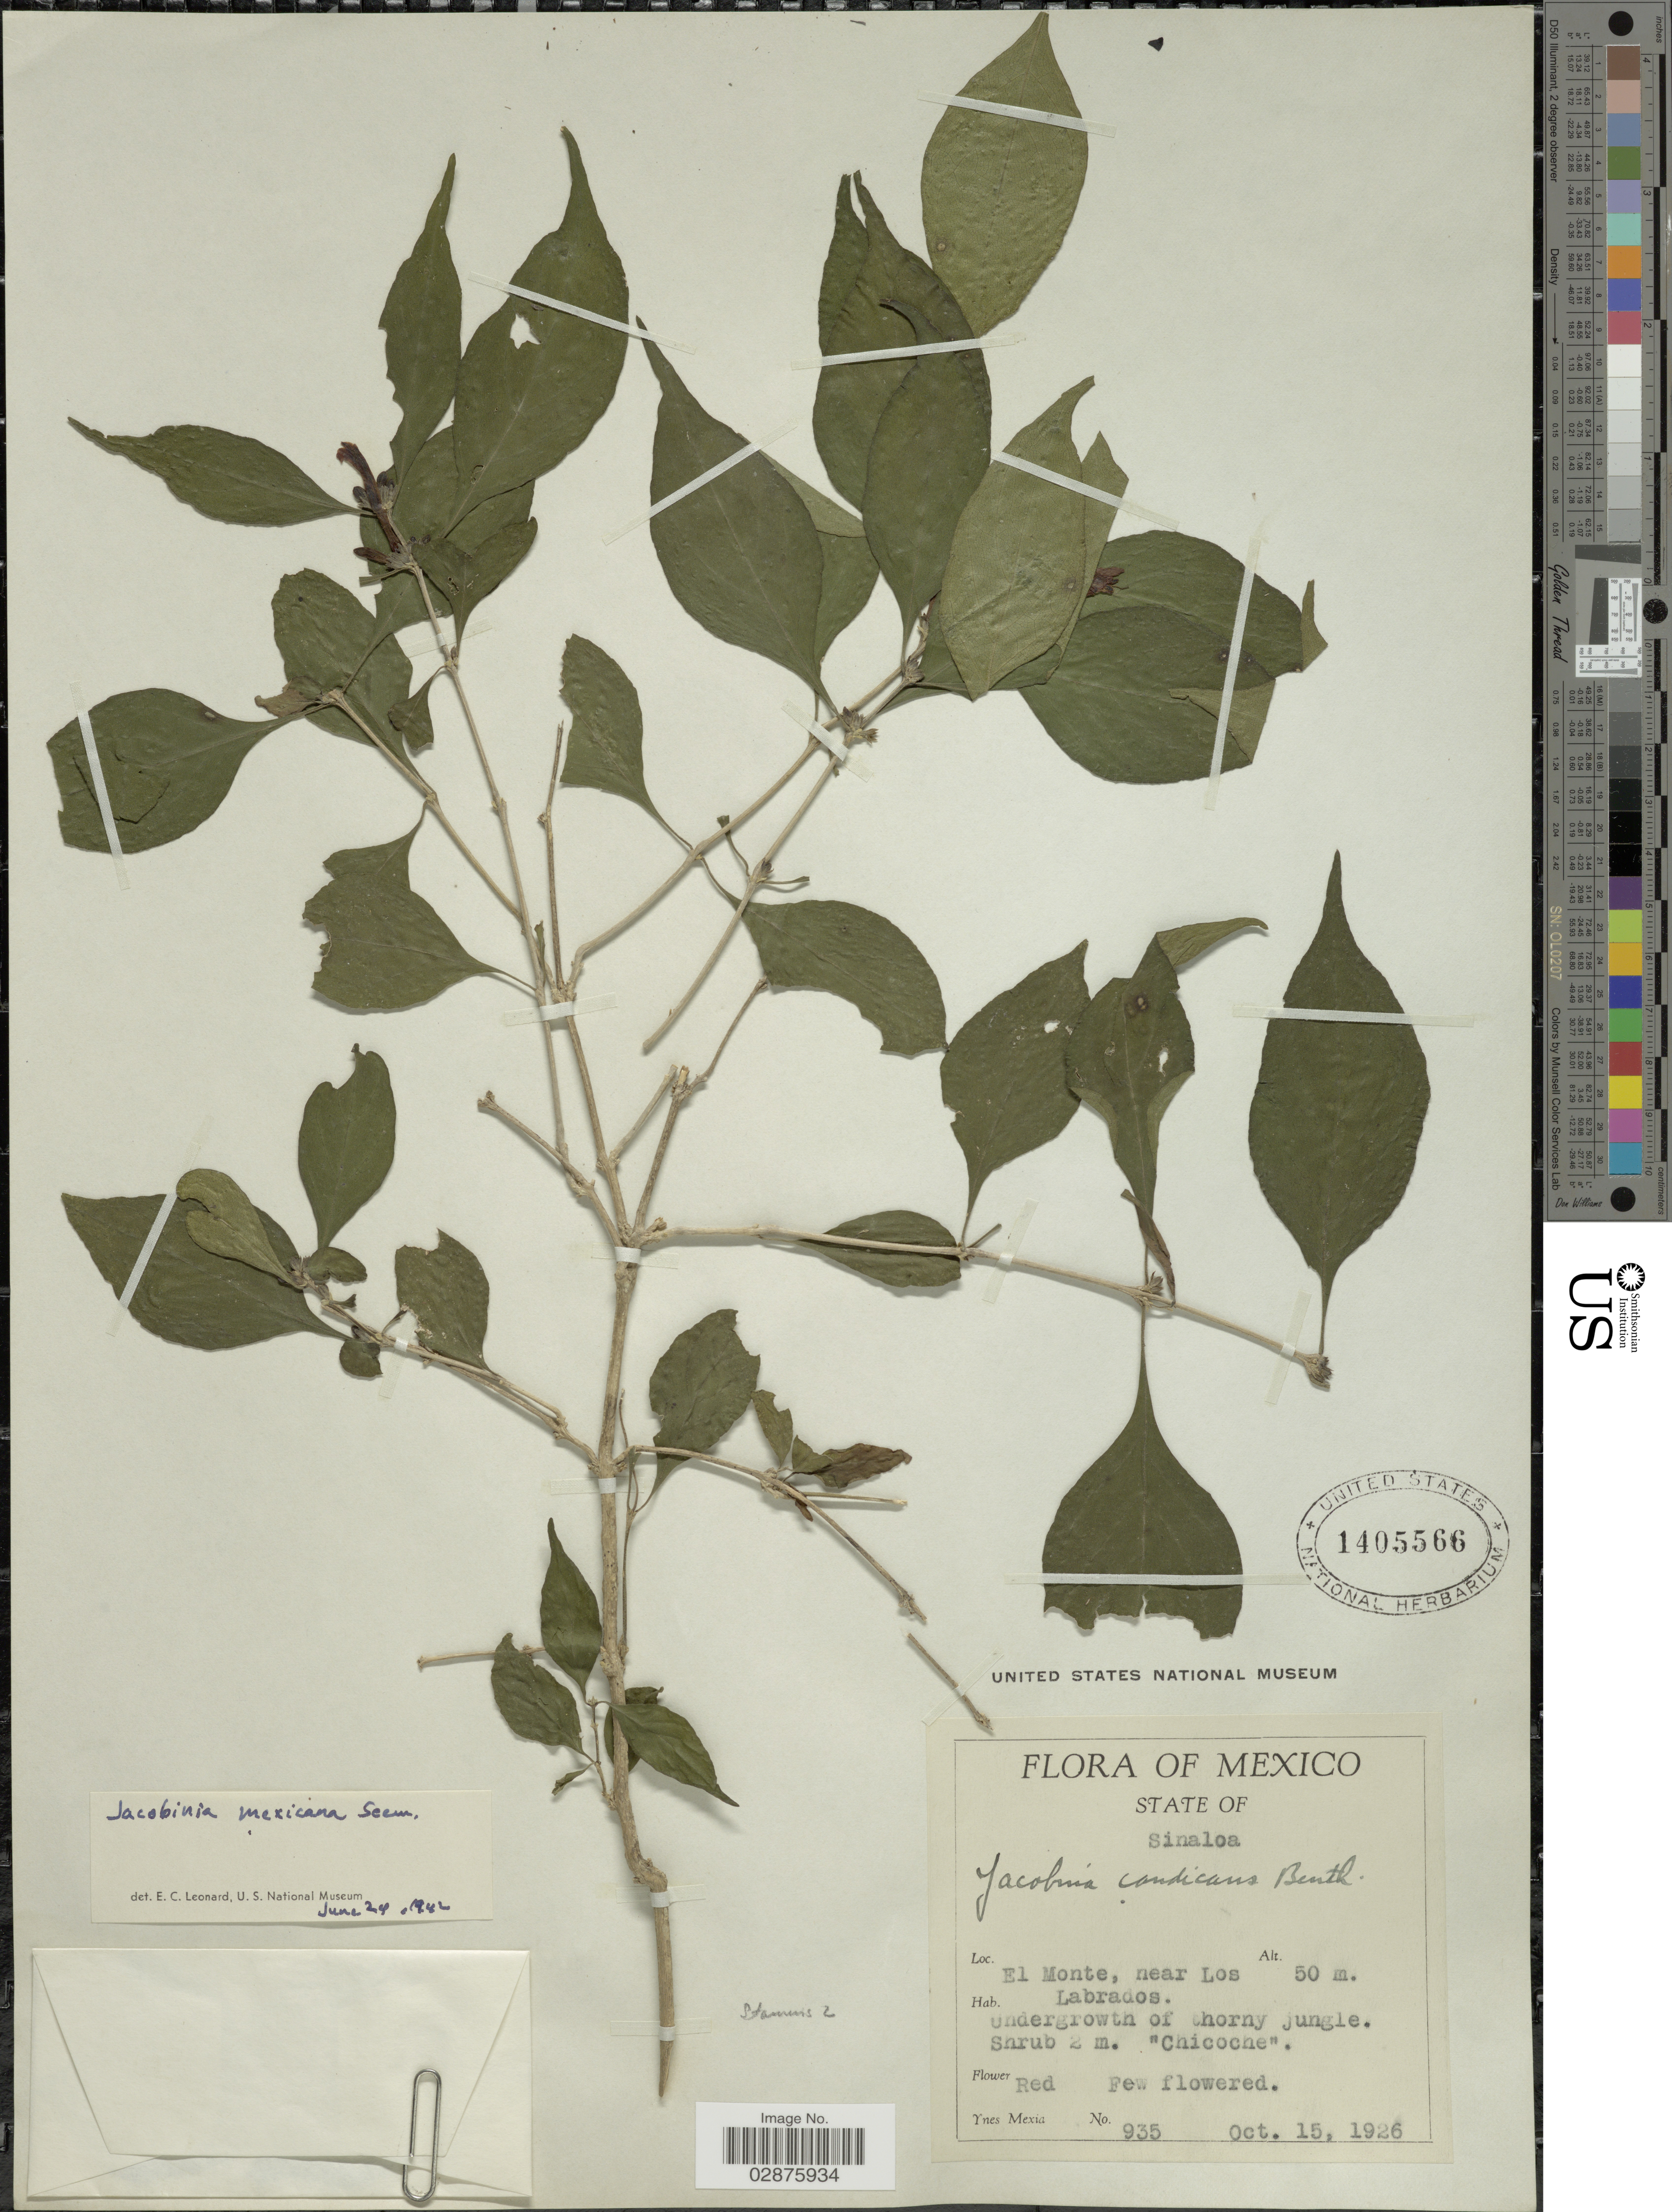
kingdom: Plantae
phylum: Tracheophyta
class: Magnoliopsida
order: Lamiales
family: Acanthaceae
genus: Justicia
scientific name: Justicia candicans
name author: (Nees) L.D. Benson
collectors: Y. Mexia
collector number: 935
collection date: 1926-10-15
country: Mexico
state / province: Sinaloa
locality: El Monte, near Los Labrados.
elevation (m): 50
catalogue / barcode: US 1405566